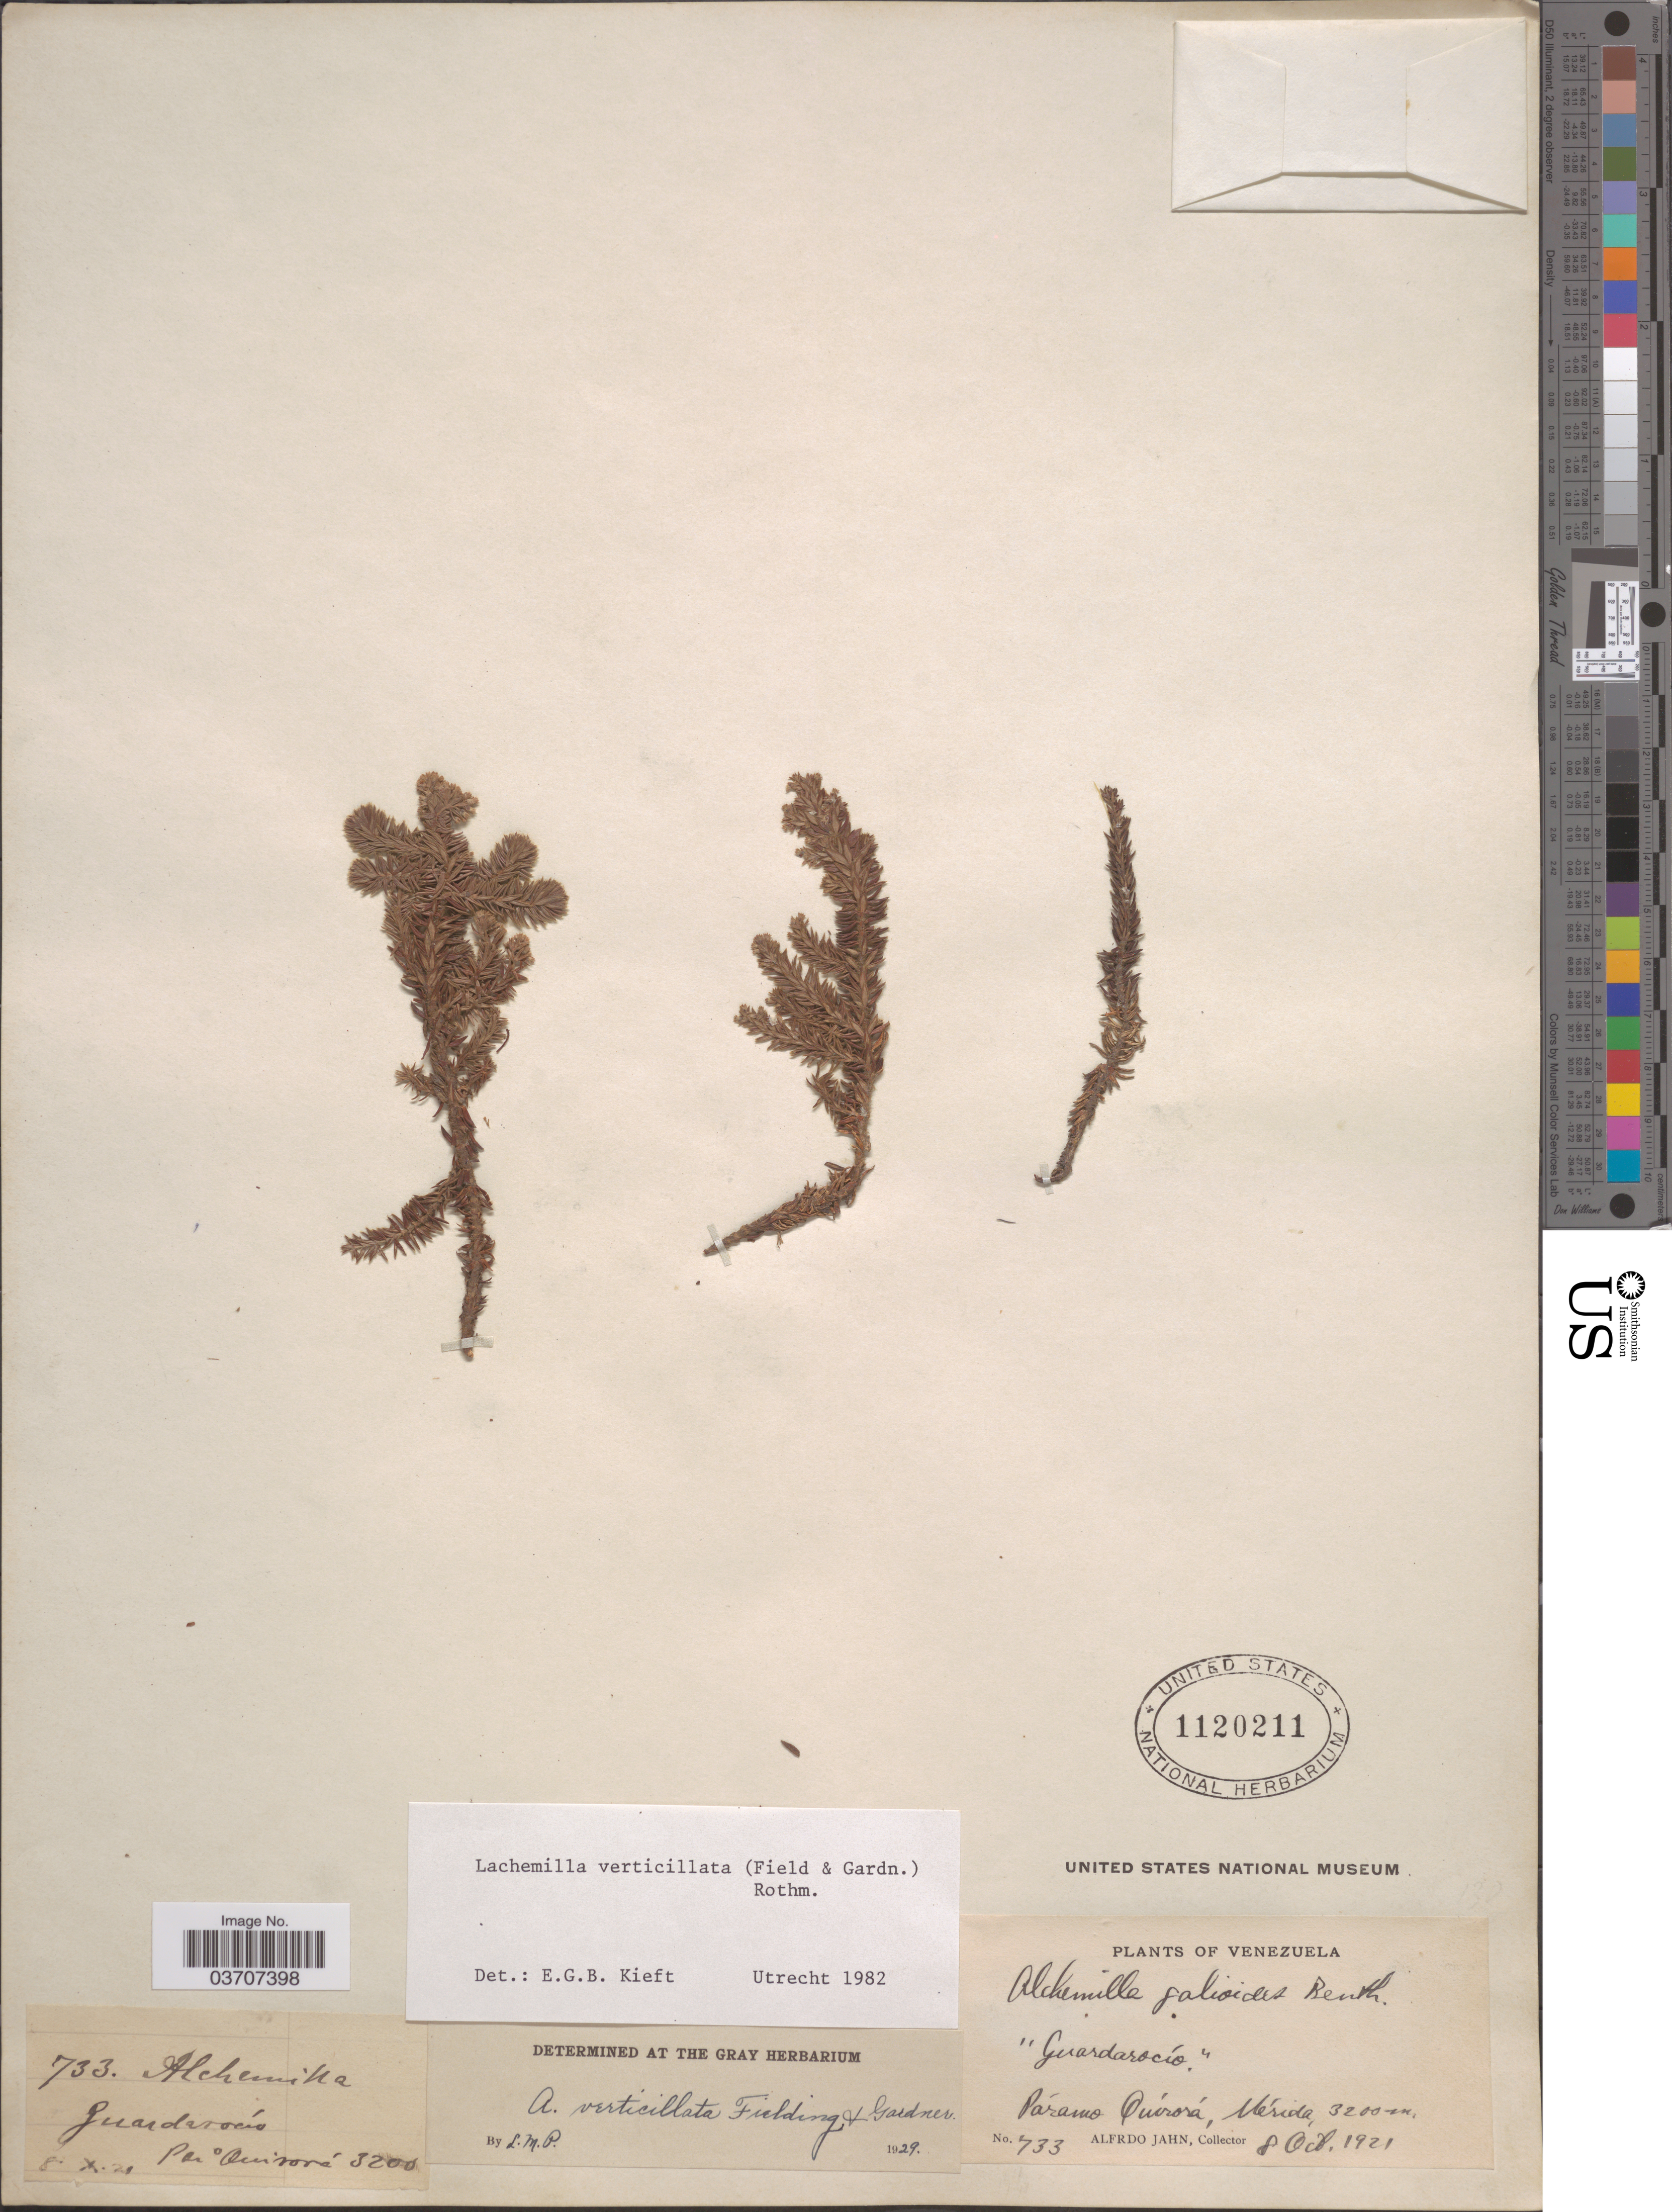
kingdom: Plantae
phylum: Tracheophyta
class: Magnoliopsida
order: Rosales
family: Rosaceae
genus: Alchemilla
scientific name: Alchemilla verticillata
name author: Fielding & Gardner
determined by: Dorr, L. J., (BOT), Smithsonian Institution - National Museum of Natural History (UNITED STATES)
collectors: A. Jahn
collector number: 733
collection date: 1921-10-08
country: Venezuela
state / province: Merida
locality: Páramo Quírorá.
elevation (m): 3200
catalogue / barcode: US 1120211